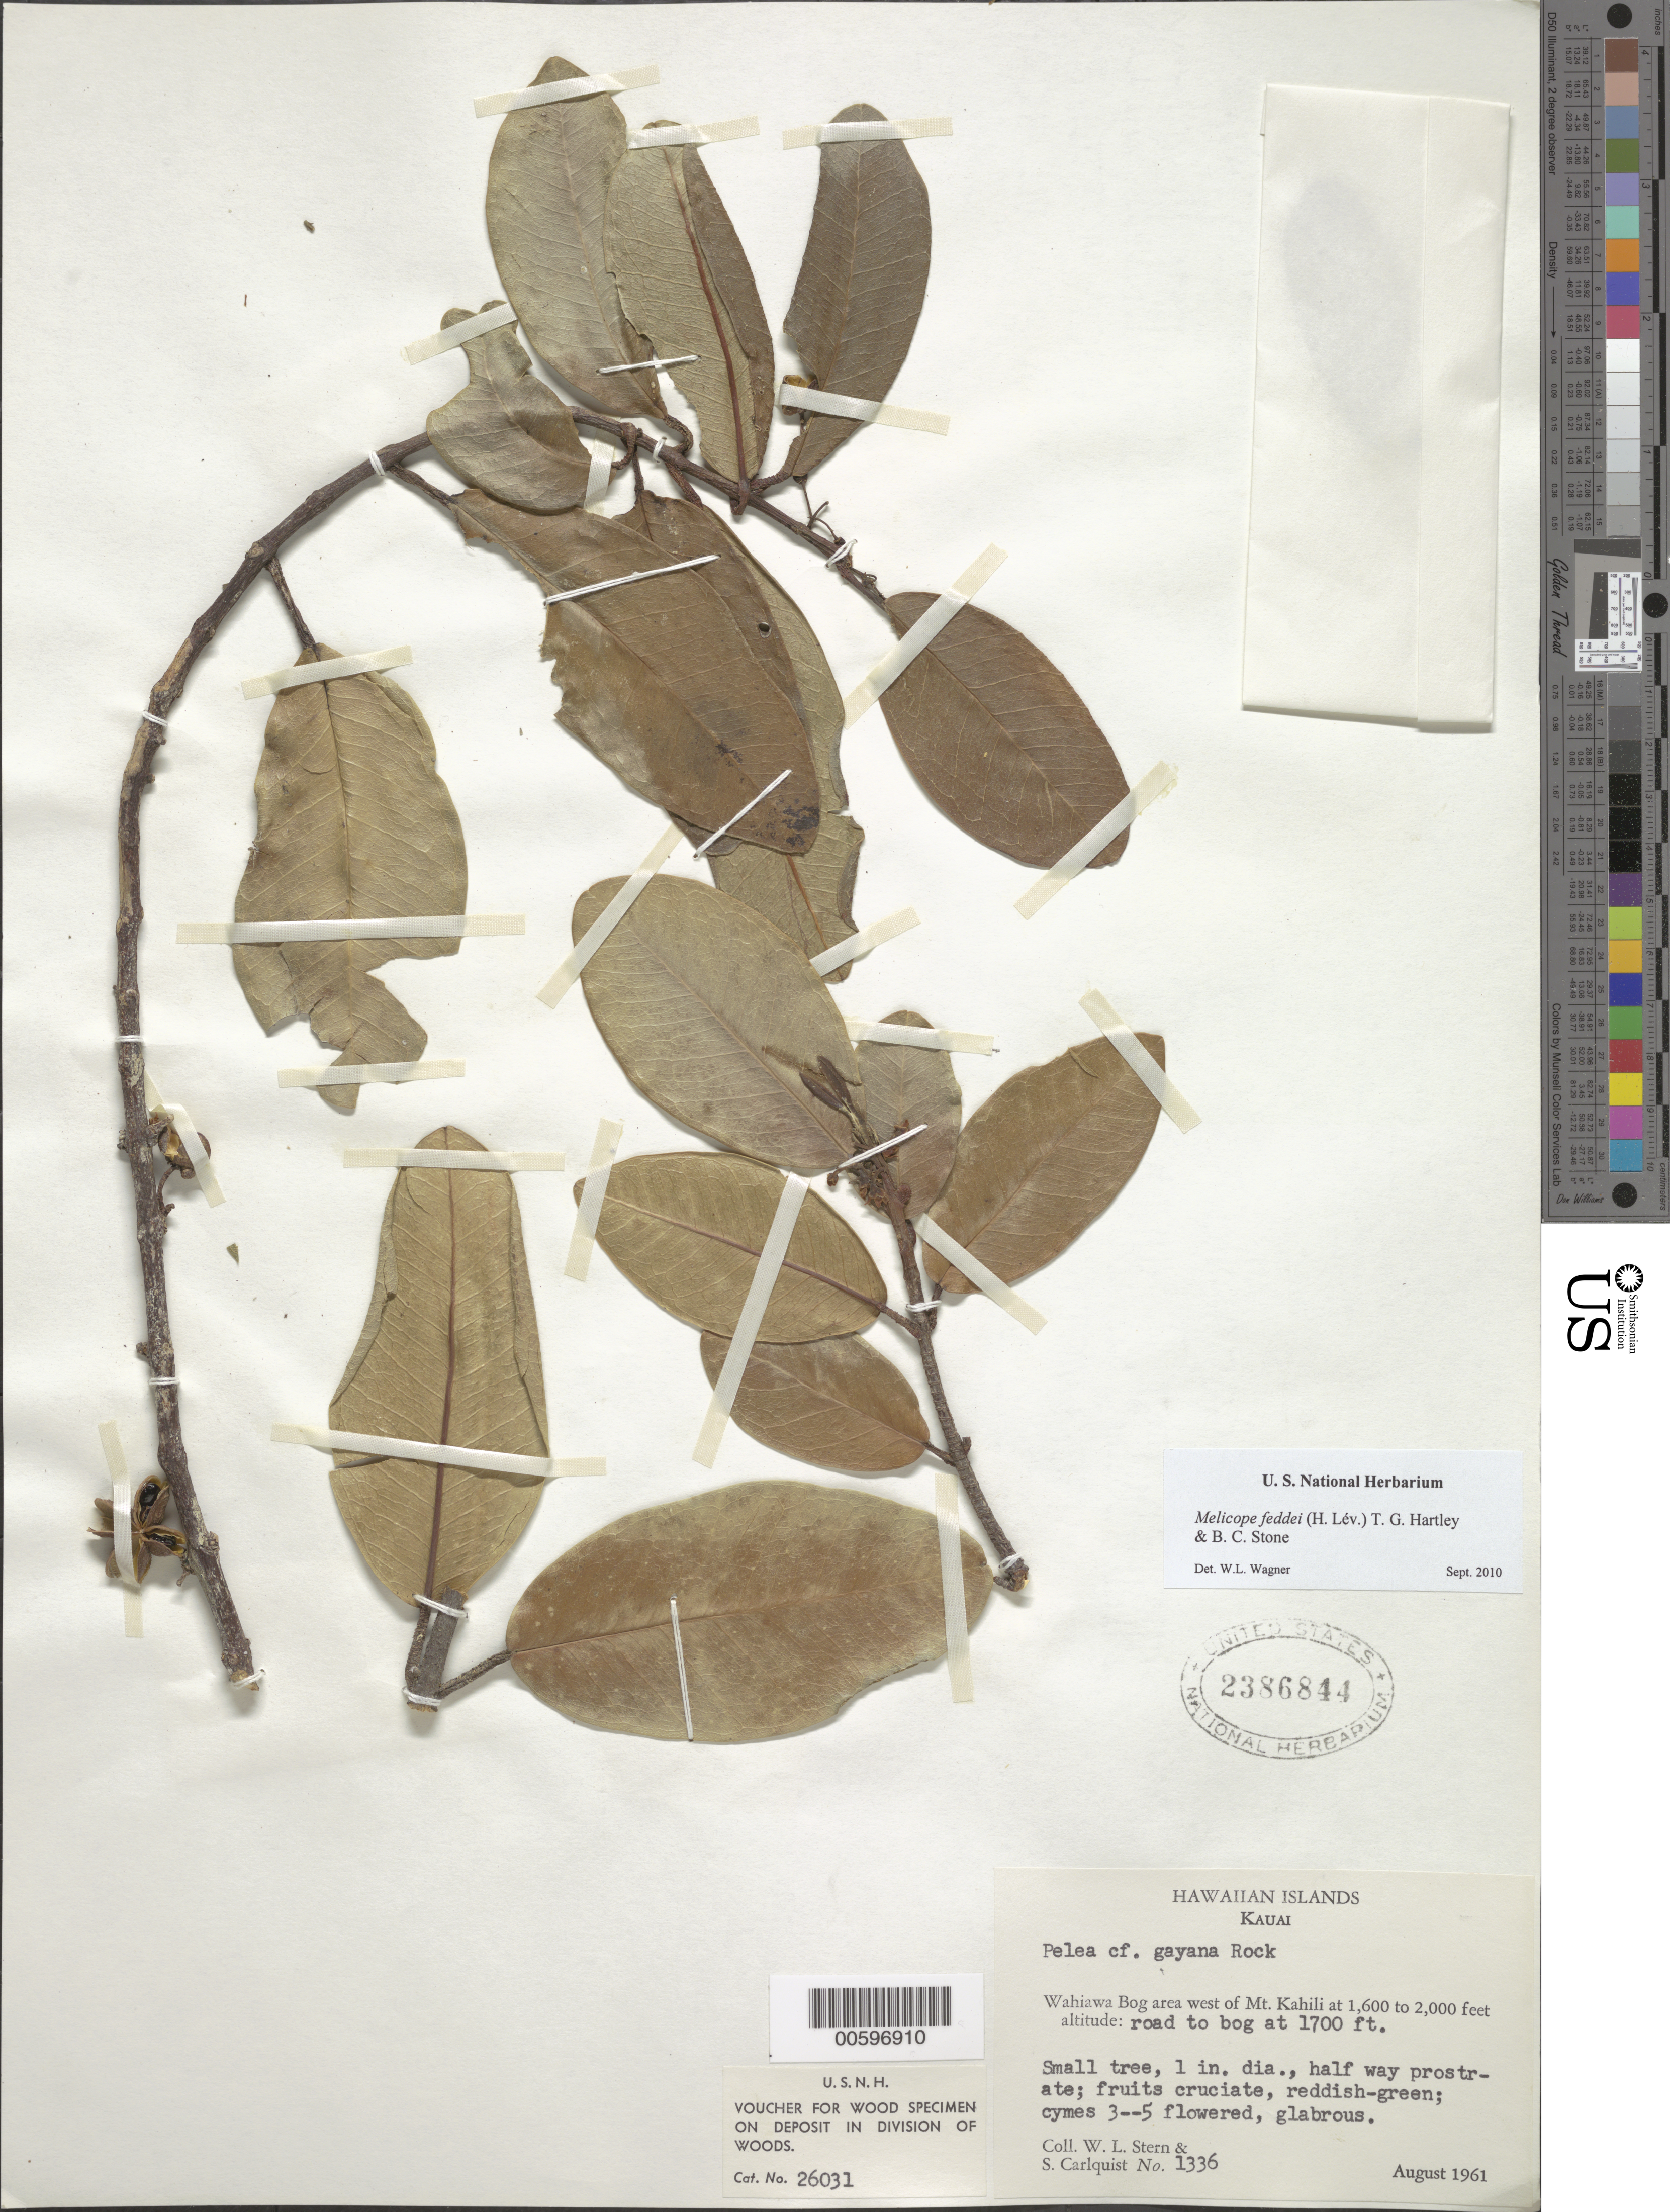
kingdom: Plantae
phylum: Tracheophyta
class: Magnoliopsida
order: Sapindales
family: Rutaceae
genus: Melicope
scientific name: Melicope feddei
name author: (H. Lév.) T.G. Hartley & B.C. Stone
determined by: Wagner, W. L., (BOT), Smithsonian Institution - National Museum of Natural History (UNITED STATES)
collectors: W. L. Stern & S. Carlquist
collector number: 1336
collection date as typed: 0 Aug 1961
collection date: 1961-08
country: United States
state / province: Hawaii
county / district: Kauai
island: Kaua'i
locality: Wahiawa Bog area W of Mt. Kahili at 1600 to 2000 ft.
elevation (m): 518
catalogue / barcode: US 2386844